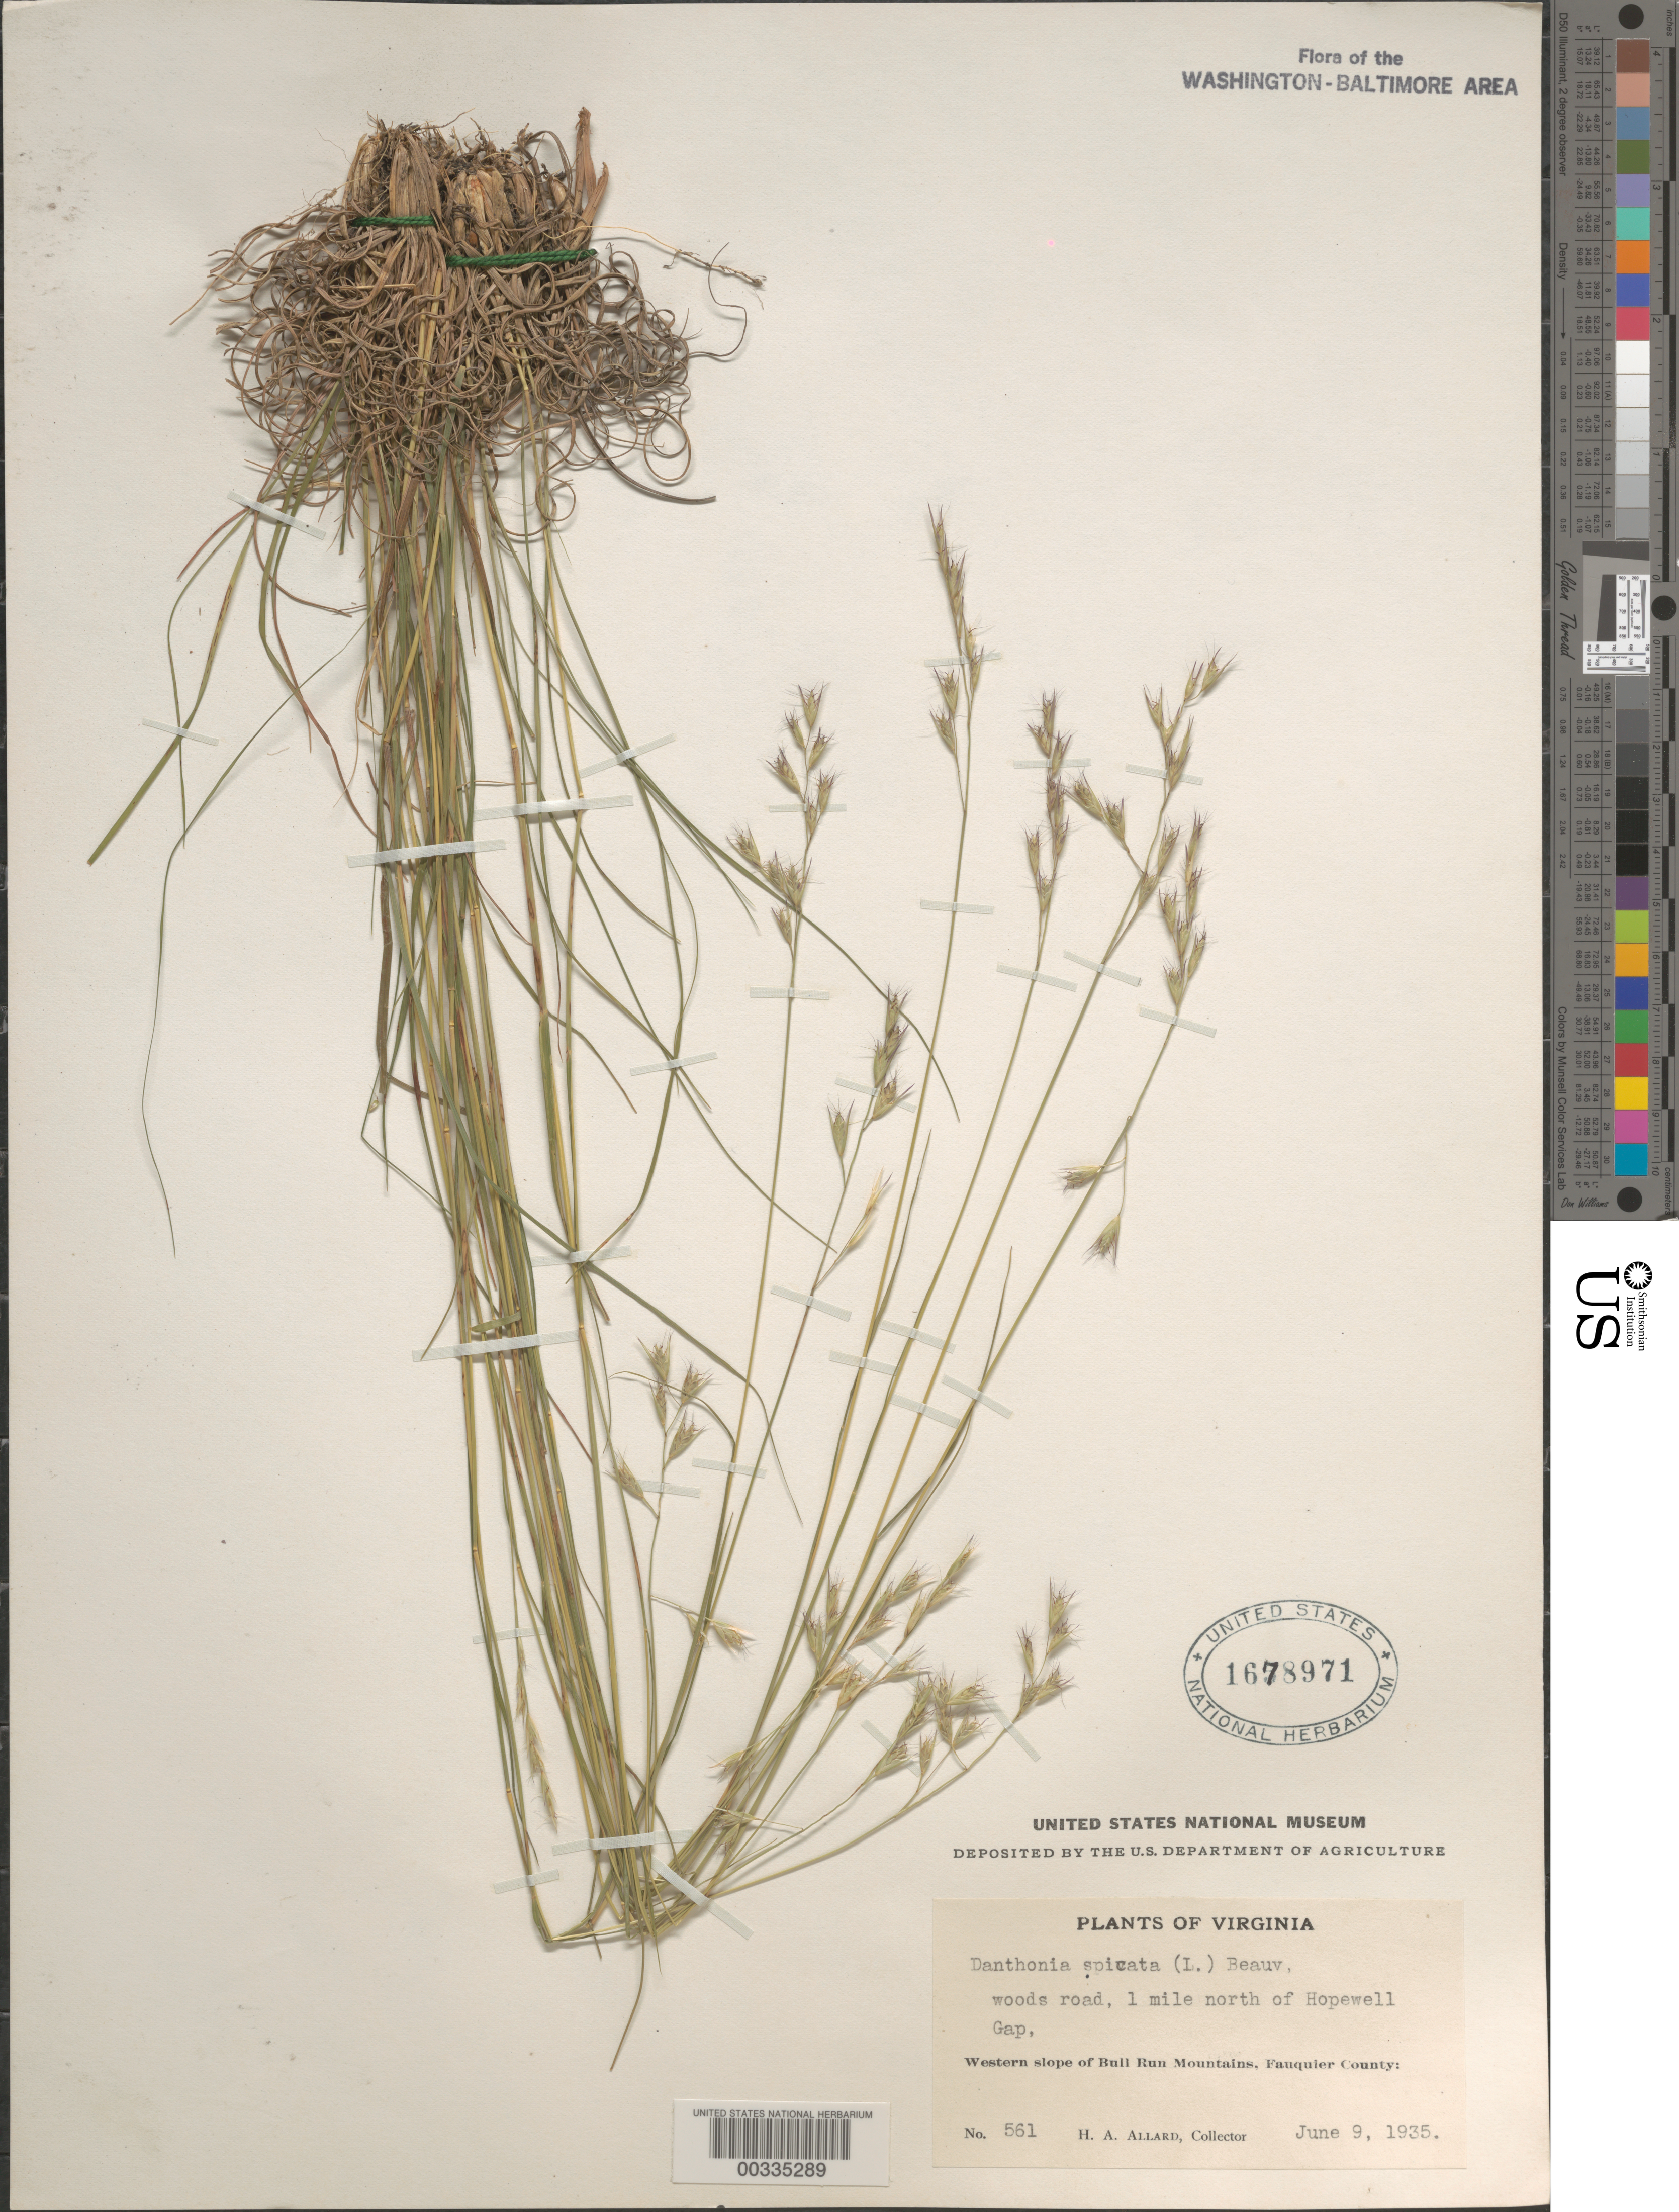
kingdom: Plantae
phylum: Tracheophyta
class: Liliopsida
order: Poales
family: Poaceae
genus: Danthonia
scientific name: Danthonia spicata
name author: (L.) P. Beauv. ex Roem. & Schult.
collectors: H. A. Allard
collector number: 561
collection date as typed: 09 Jun 1935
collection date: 1935-06-09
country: United States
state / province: Virginia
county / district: Fauquier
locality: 1 mi. N of Hopewell Gap, western slope of Bull Run Mts.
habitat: Woods road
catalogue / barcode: US 1678971